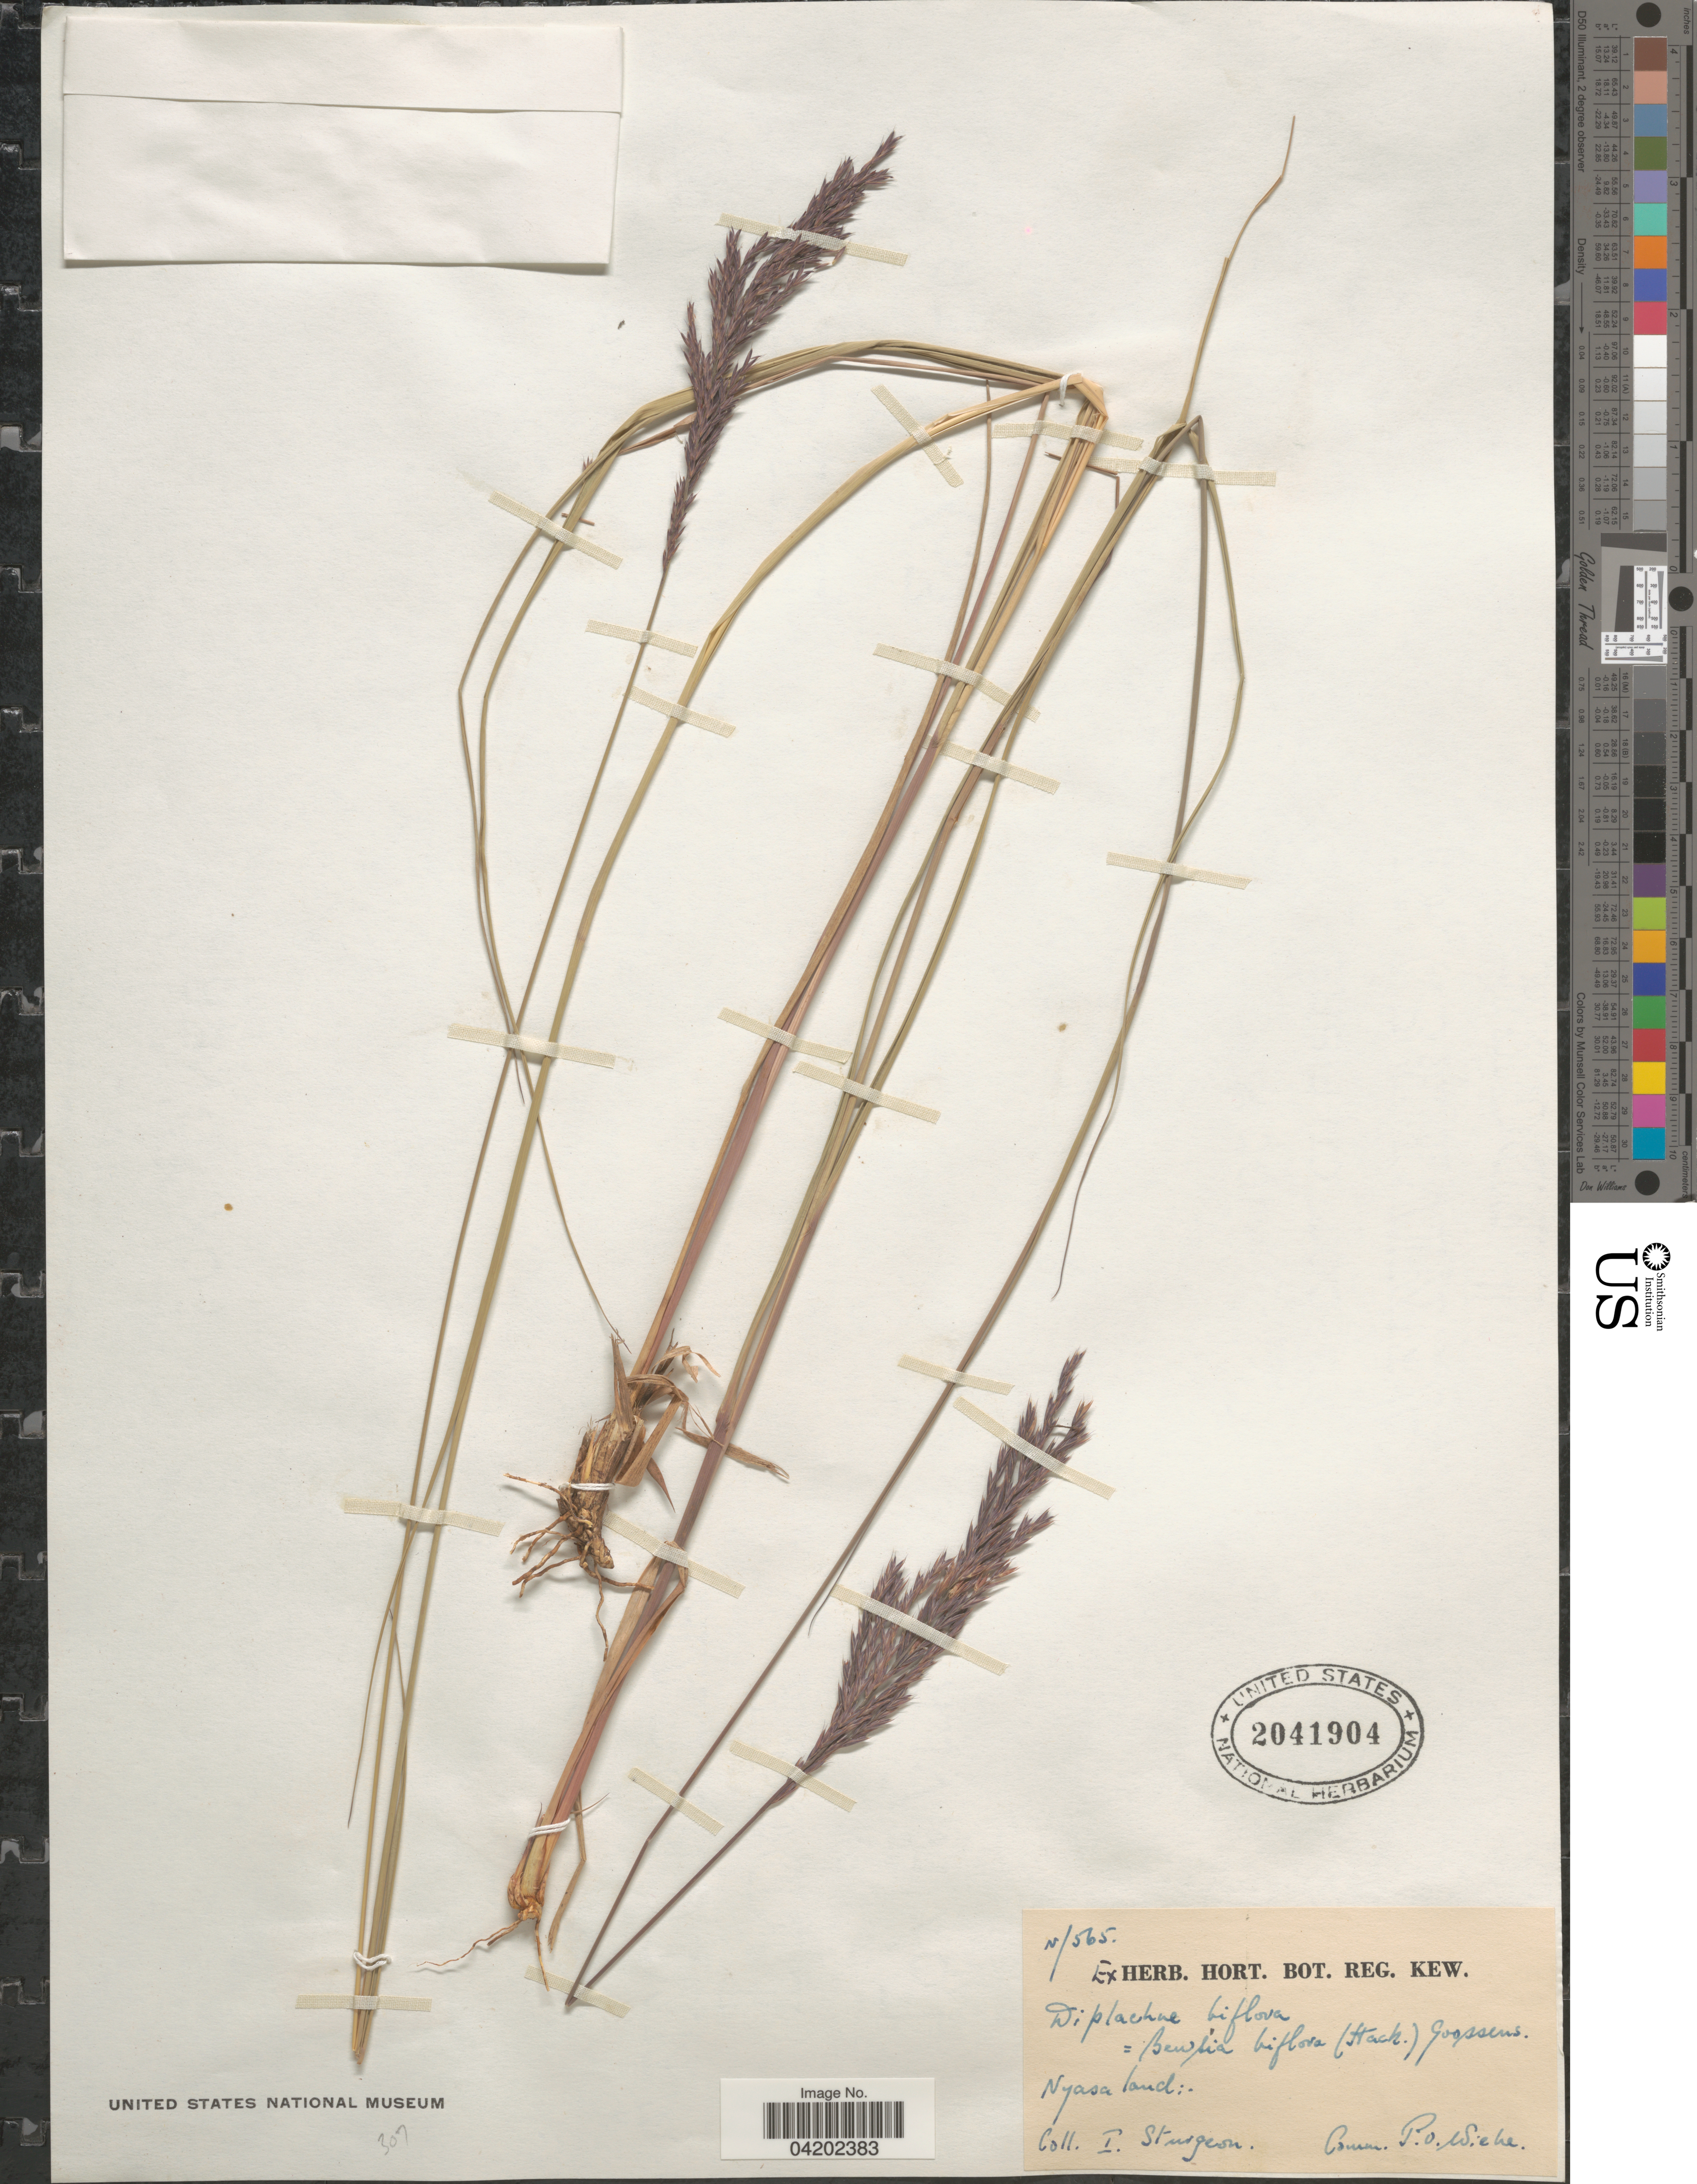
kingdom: Plantae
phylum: Tracheophyta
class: Liliopsida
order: Poales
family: Poaceae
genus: Bewsia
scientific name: Bewsia biflora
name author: (Hack.) Gooss.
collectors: I. Sturgeon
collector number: N/565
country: Malawi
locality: Nyasaland.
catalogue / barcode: US 2041904